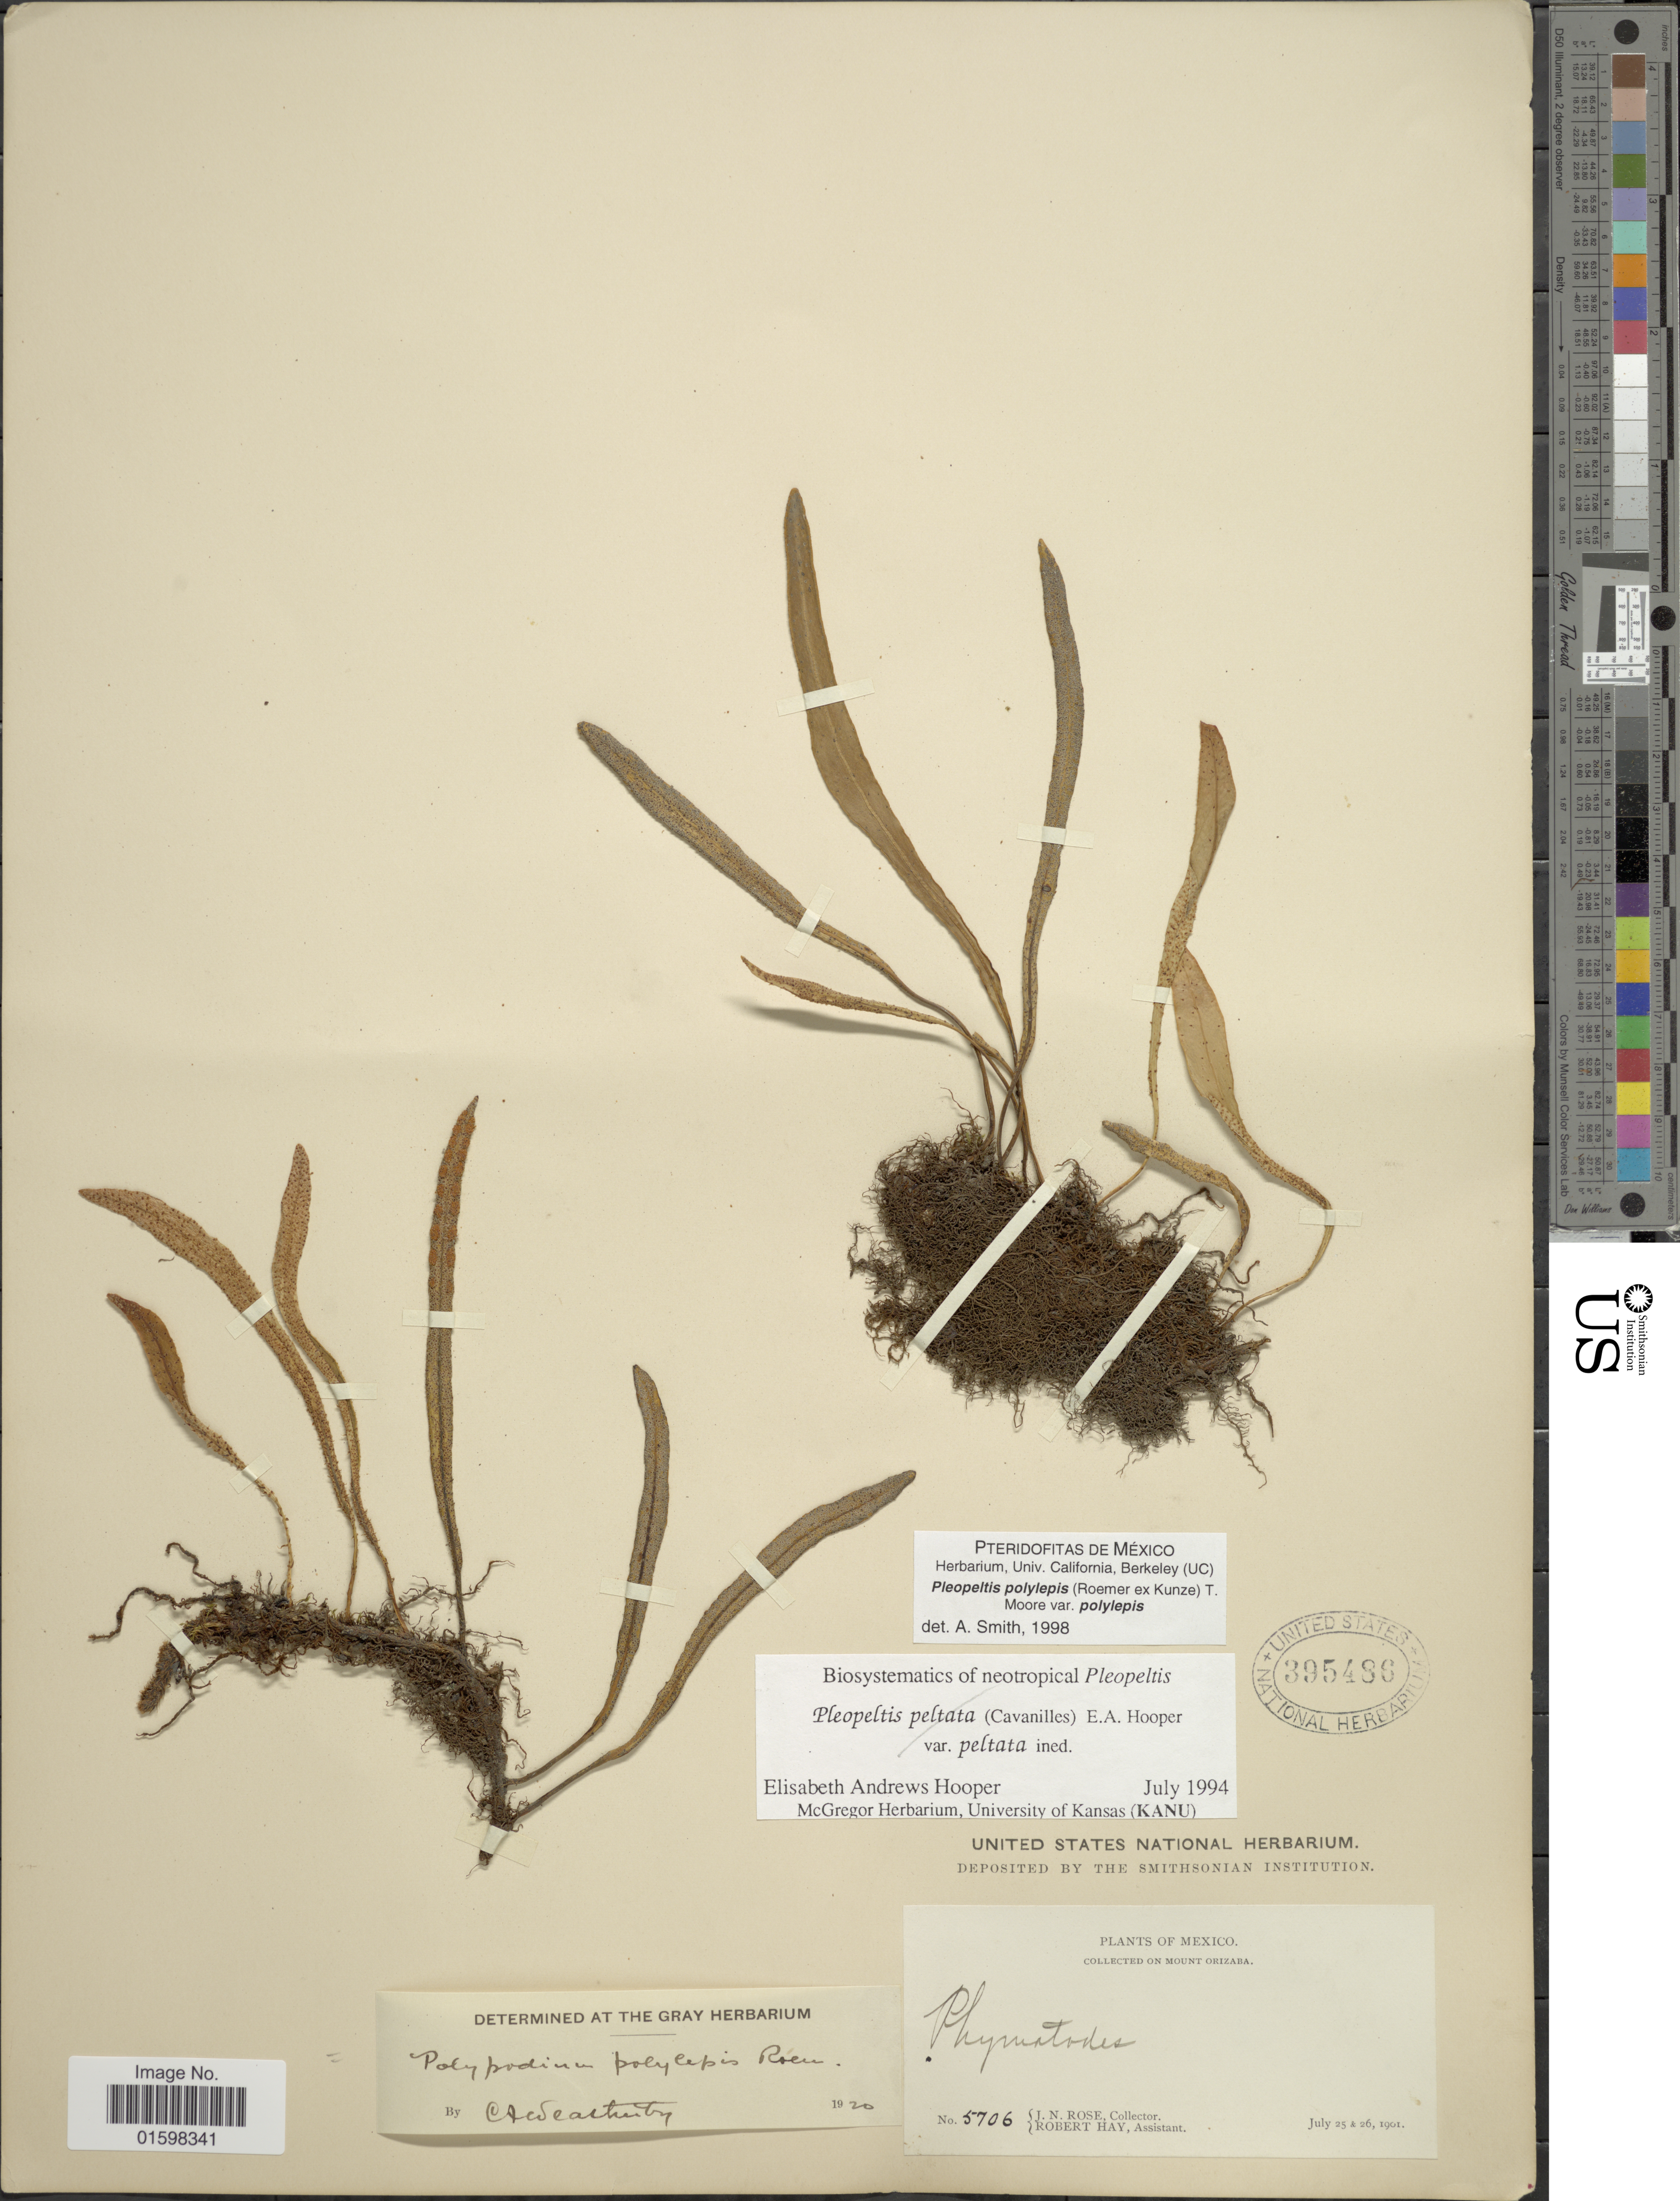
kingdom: Plantae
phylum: Tracheophyta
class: Polypodiopsida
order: Polypodiales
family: Polypodiaceae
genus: Pleopeltis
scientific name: Pleopeltis polylepis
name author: (Roem. ex Kunze) T. Moore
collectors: J. N. Rose & R. H. Hay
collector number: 5706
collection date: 1901-07-25/1901-07-26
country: Mexico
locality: Mount Orizaba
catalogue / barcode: US 395486